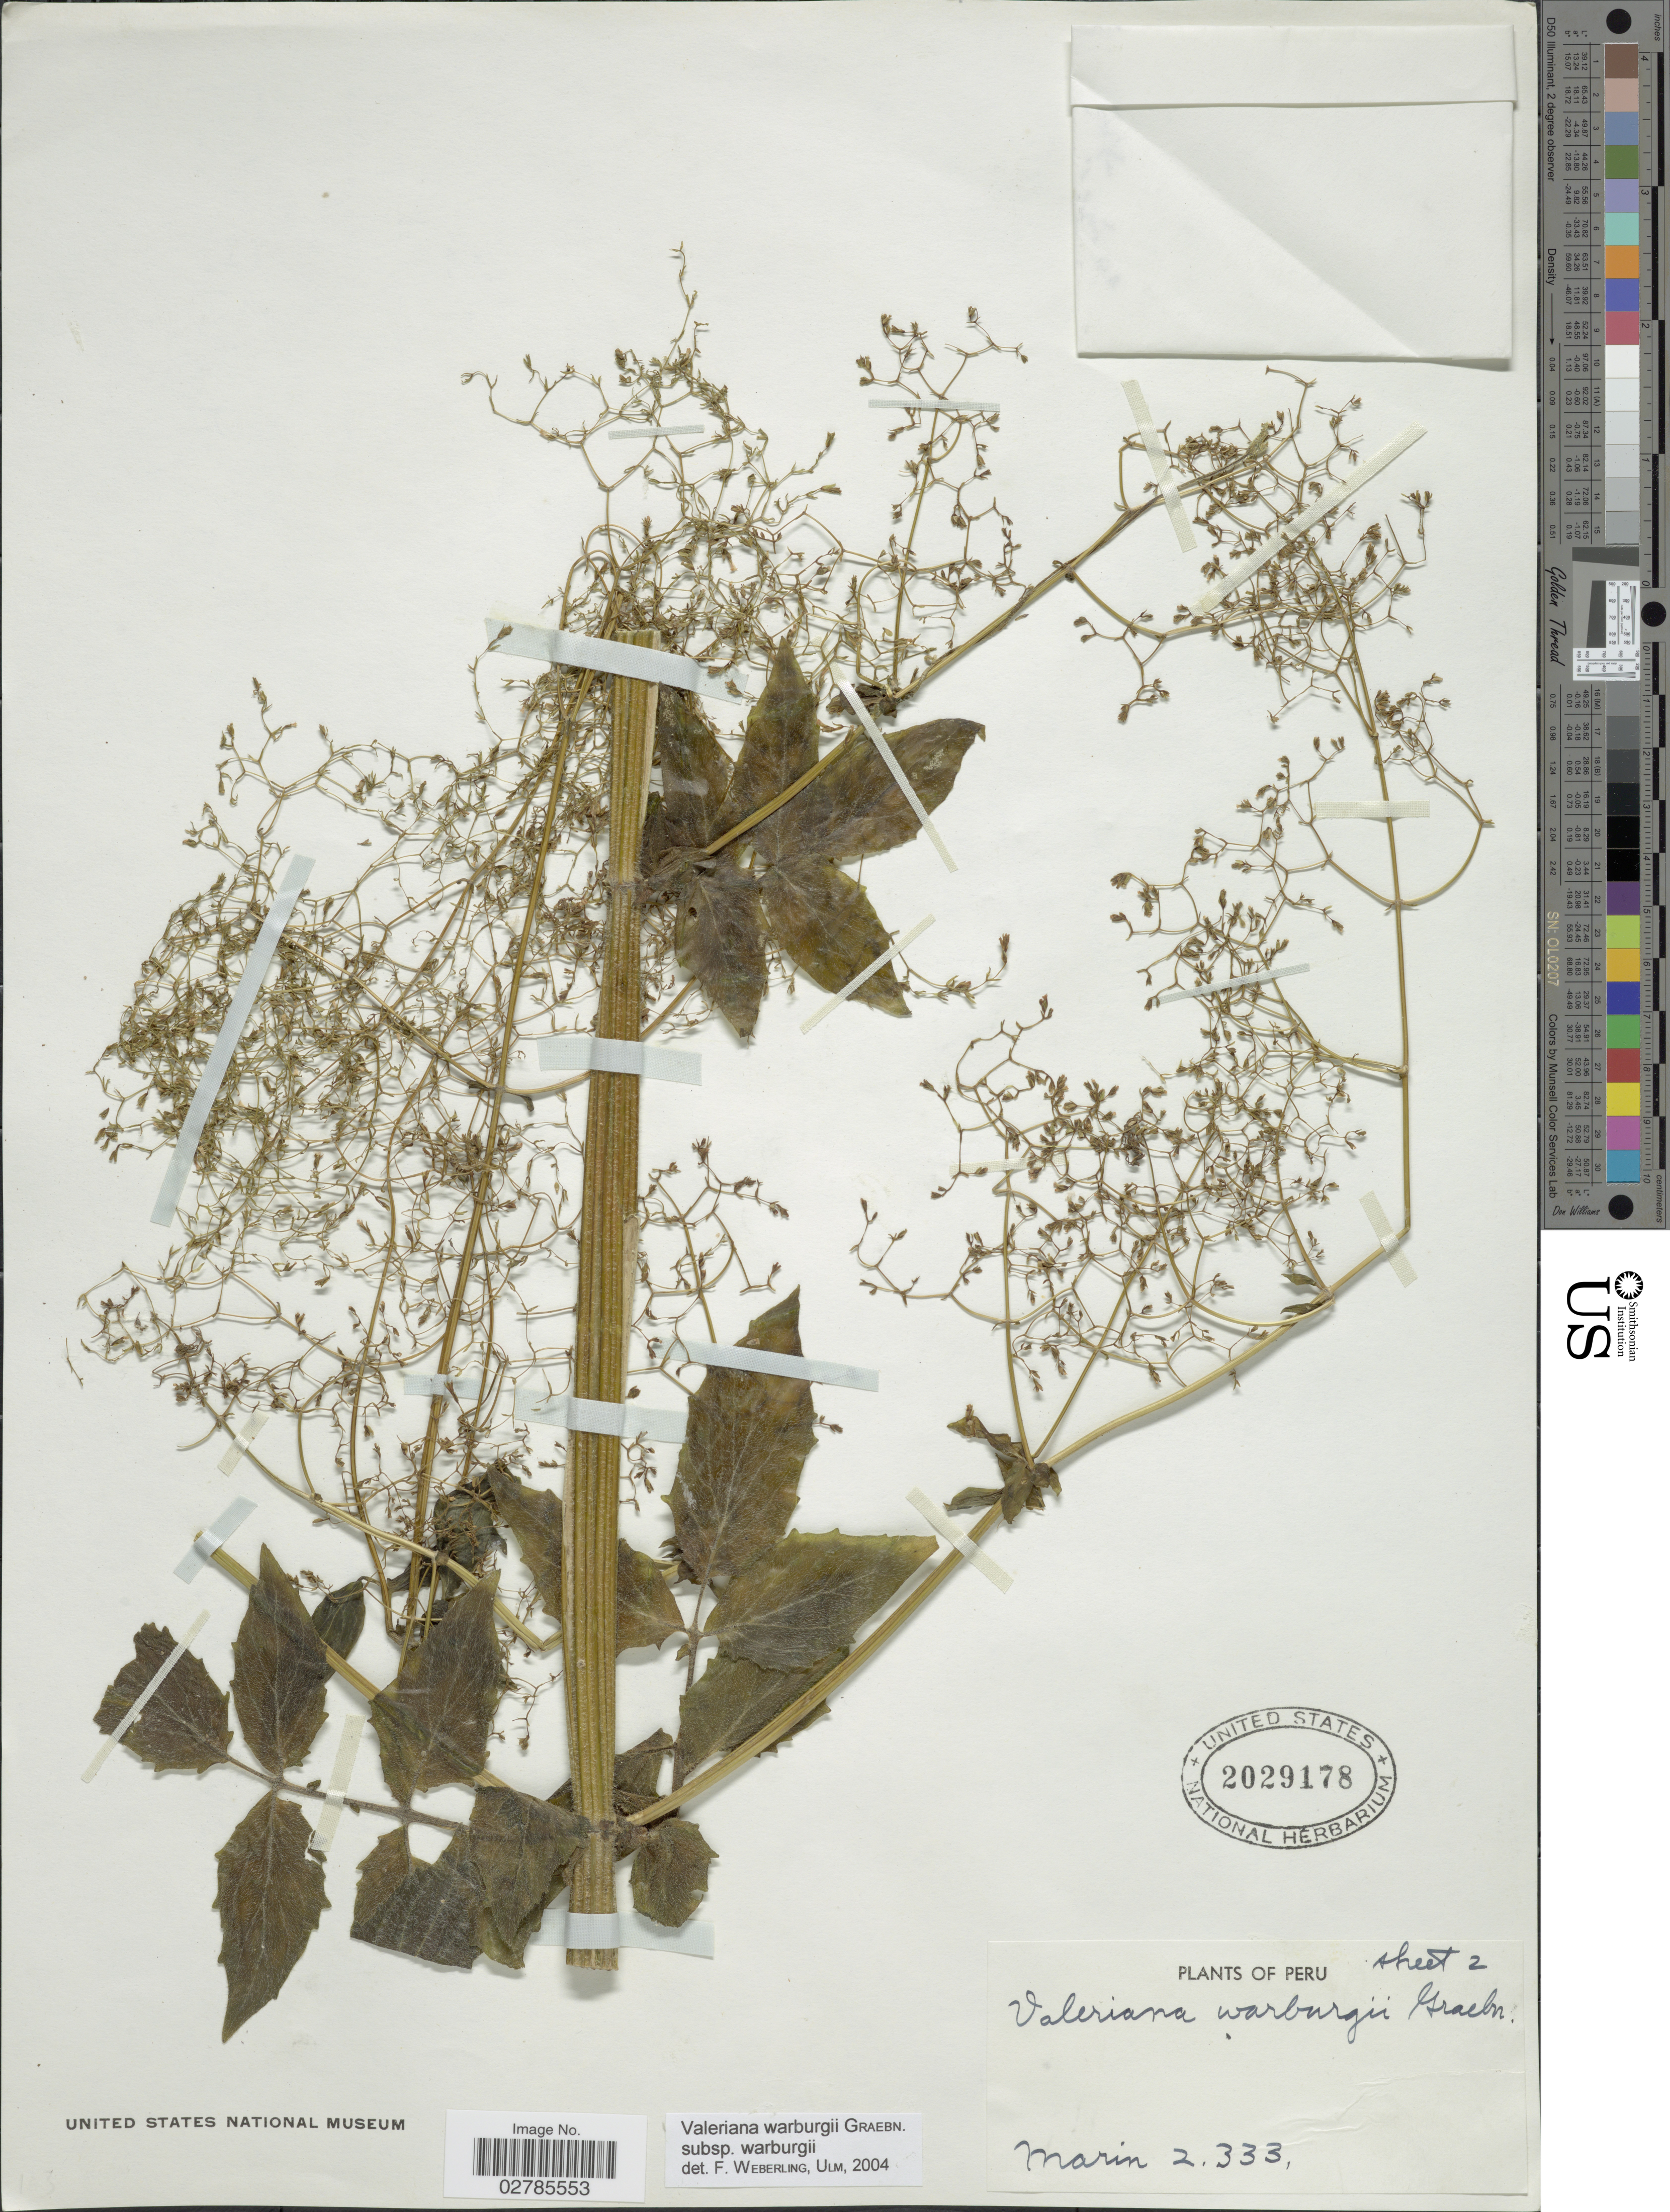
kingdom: Plantae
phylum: Tracheophyta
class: Magnoliopsida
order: Dipsacales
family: Caprifoliaceae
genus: Valeriana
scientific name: Valeriana warburgii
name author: Graebn.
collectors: -. Marin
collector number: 2333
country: Peru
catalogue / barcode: US 2029178